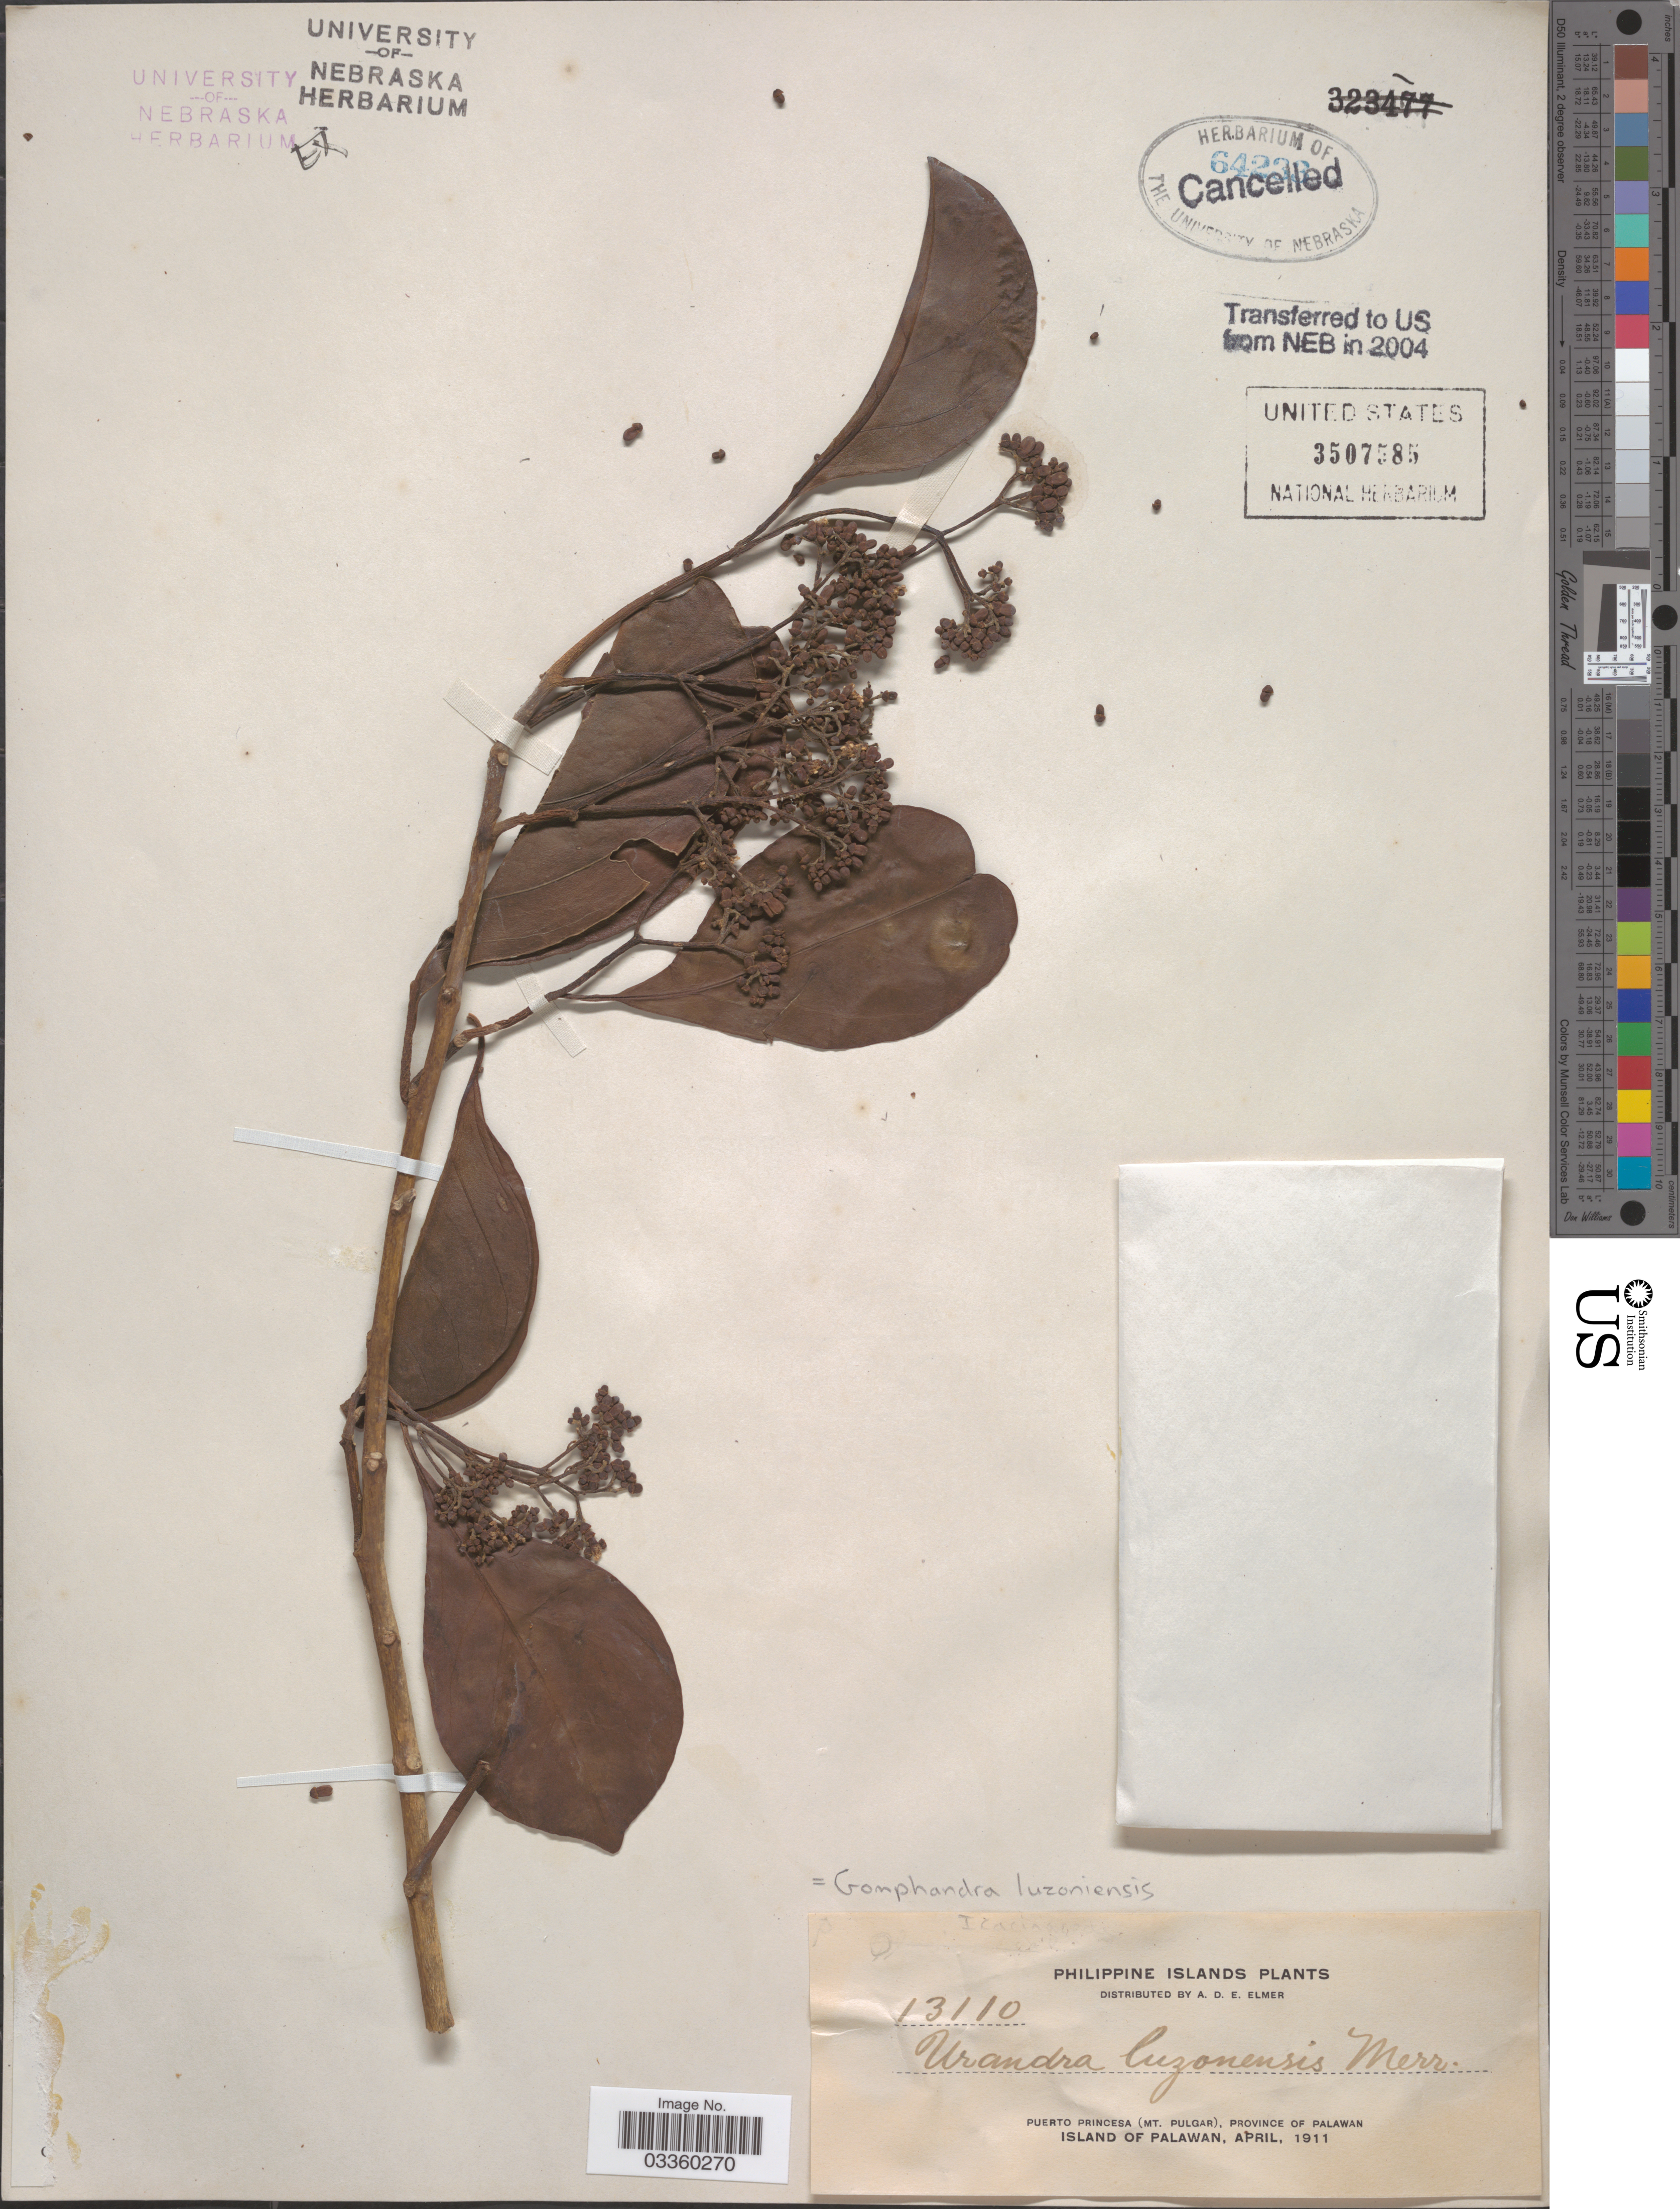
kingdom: Plantae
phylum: Tracheophyta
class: Magnoliopsida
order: Cardiopteridales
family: Stemonuraceae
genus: Gomphandra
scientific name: Gomphandra luzoniensis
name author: (Merr.) Merr.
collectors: A. D. E. Elmer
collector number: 13110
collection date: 1911-04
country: Philippines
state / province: Mimaropa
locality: Puerto Princesa (Mt. Pulgar), Province of Palawan. Island of Palawan.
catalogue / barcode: US 3507585